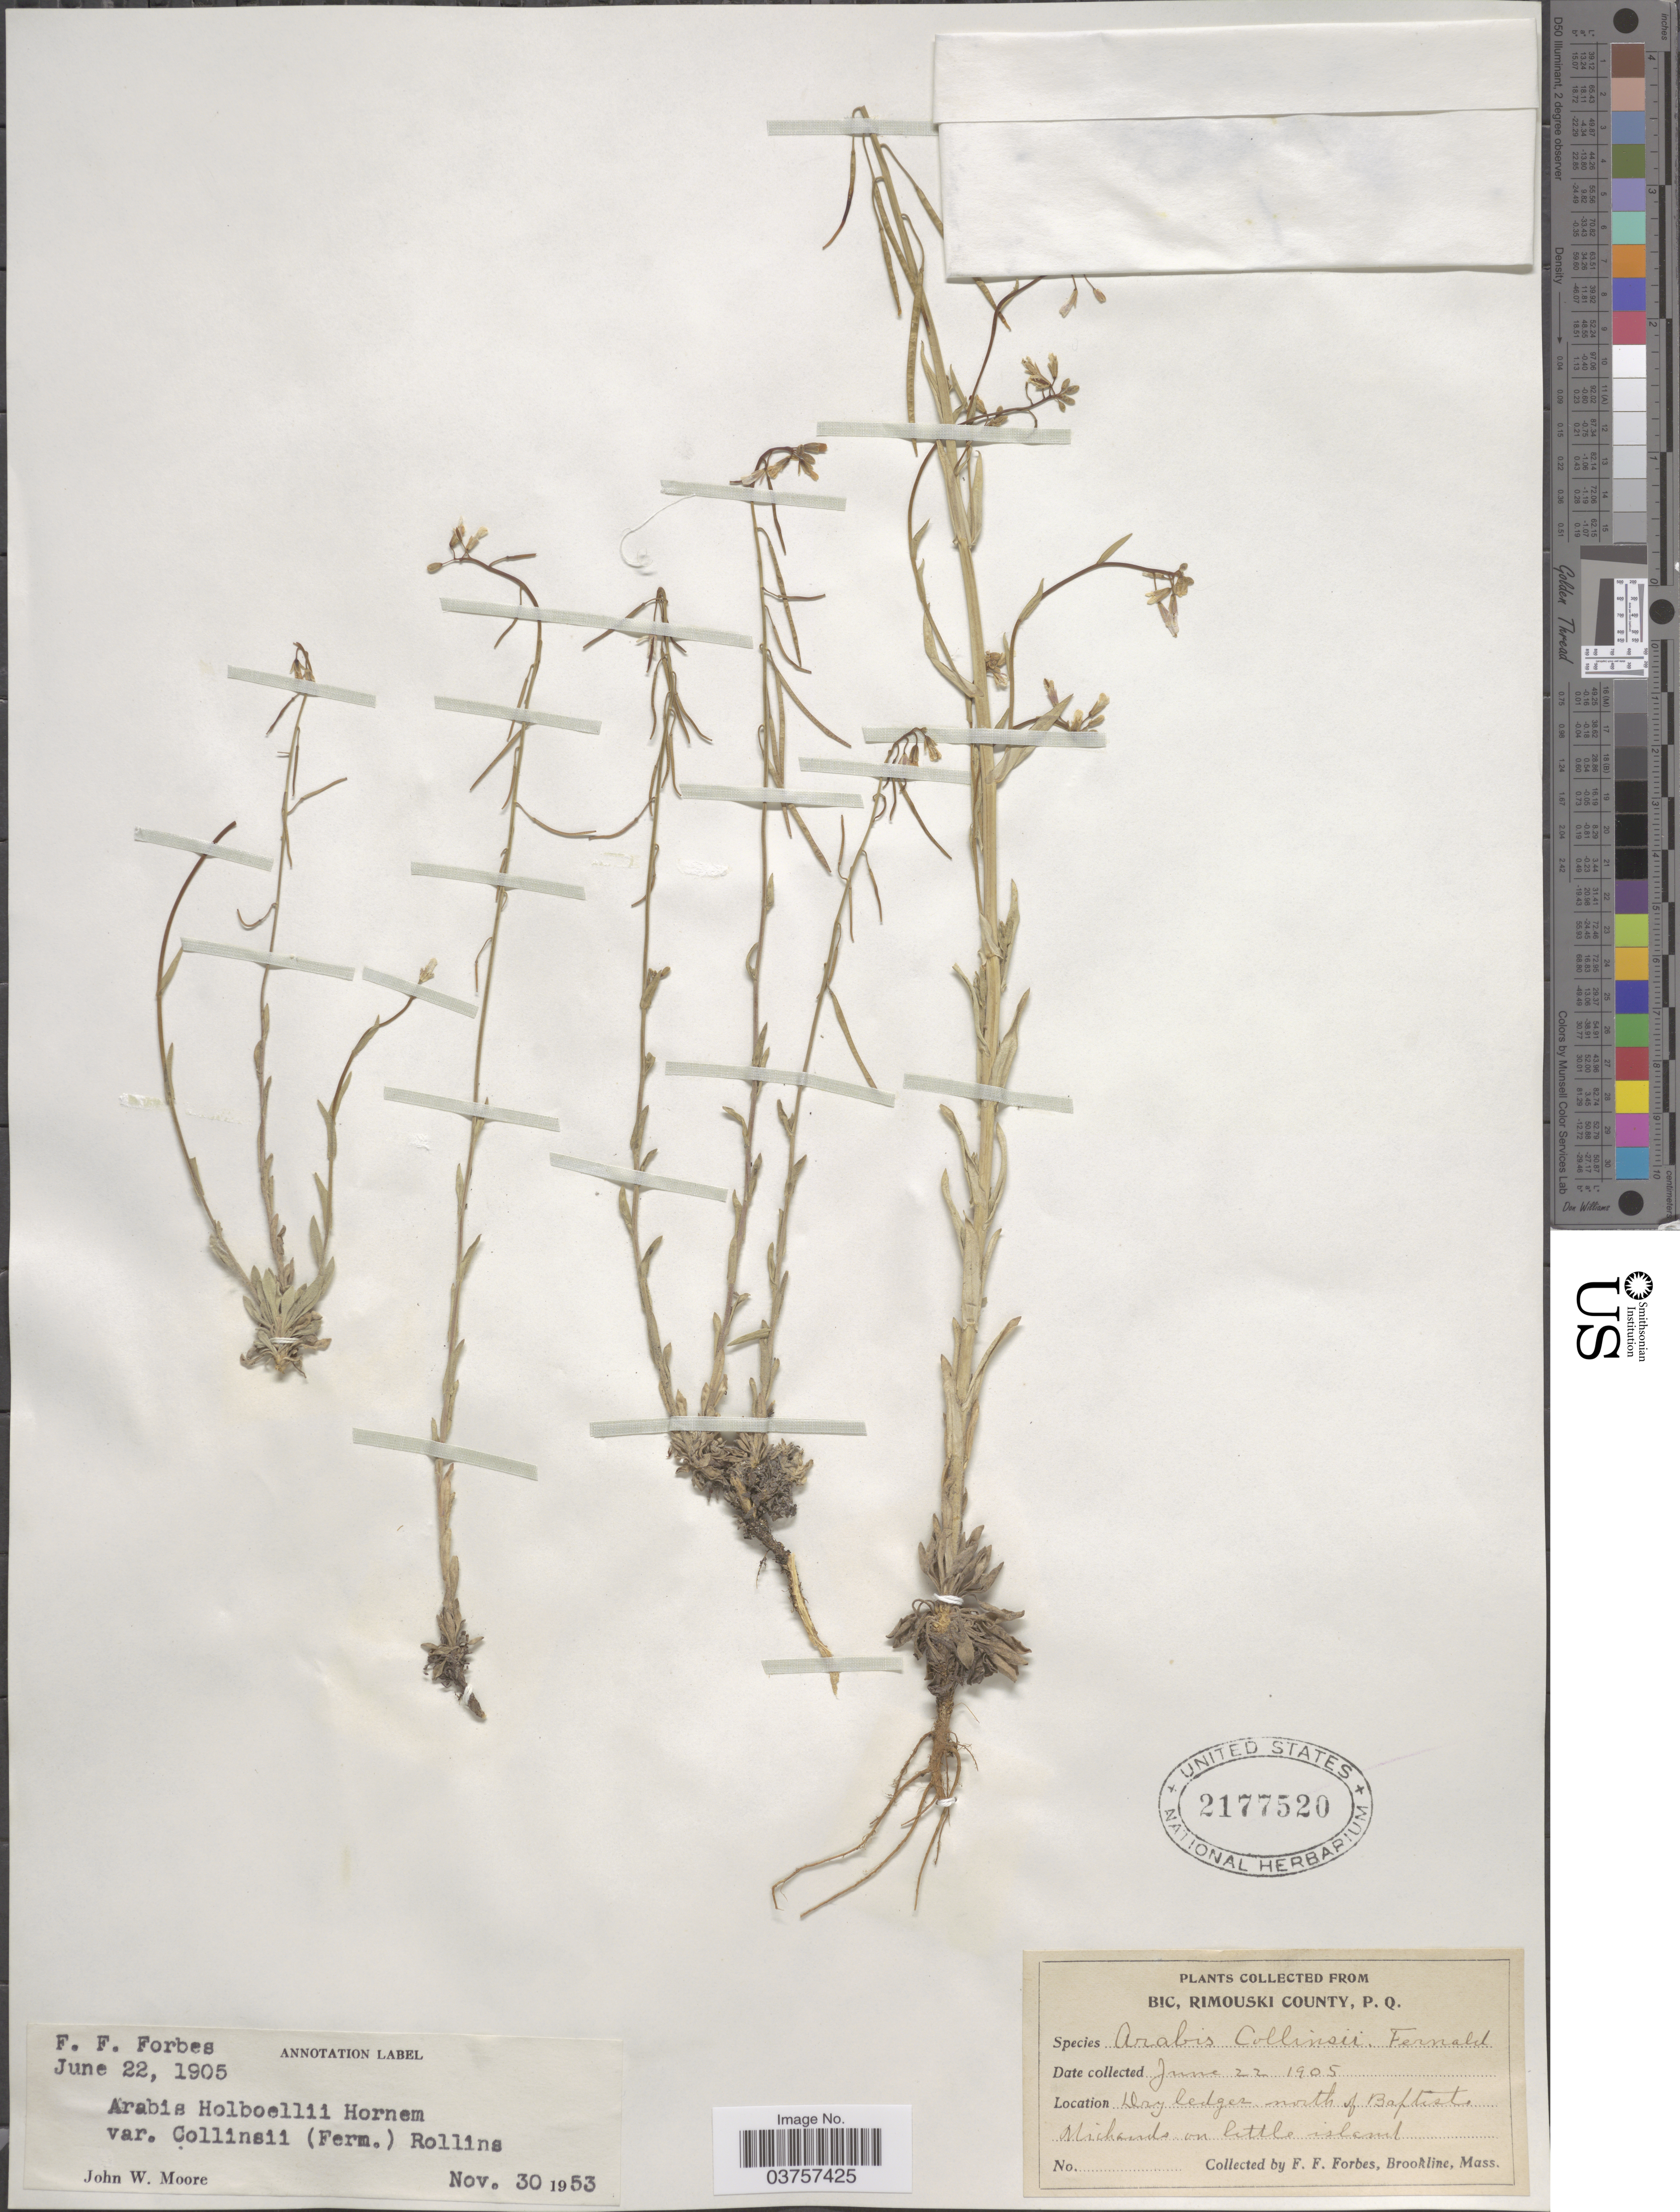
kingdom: Plantae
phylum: Tracheophyta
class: Magnoliopsida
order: Brassicales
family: Brassicaceae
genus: Arabis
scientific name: Arabis holboellii var. collinsii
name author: (Fernald) Rollins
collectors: F. Forbes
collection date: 1905-06-22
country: Canada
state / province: Quebec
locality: Bic, Rimouski County, P. Q. Dry ledges north of Baptiste Michands on little island.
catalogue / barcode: US 2177520